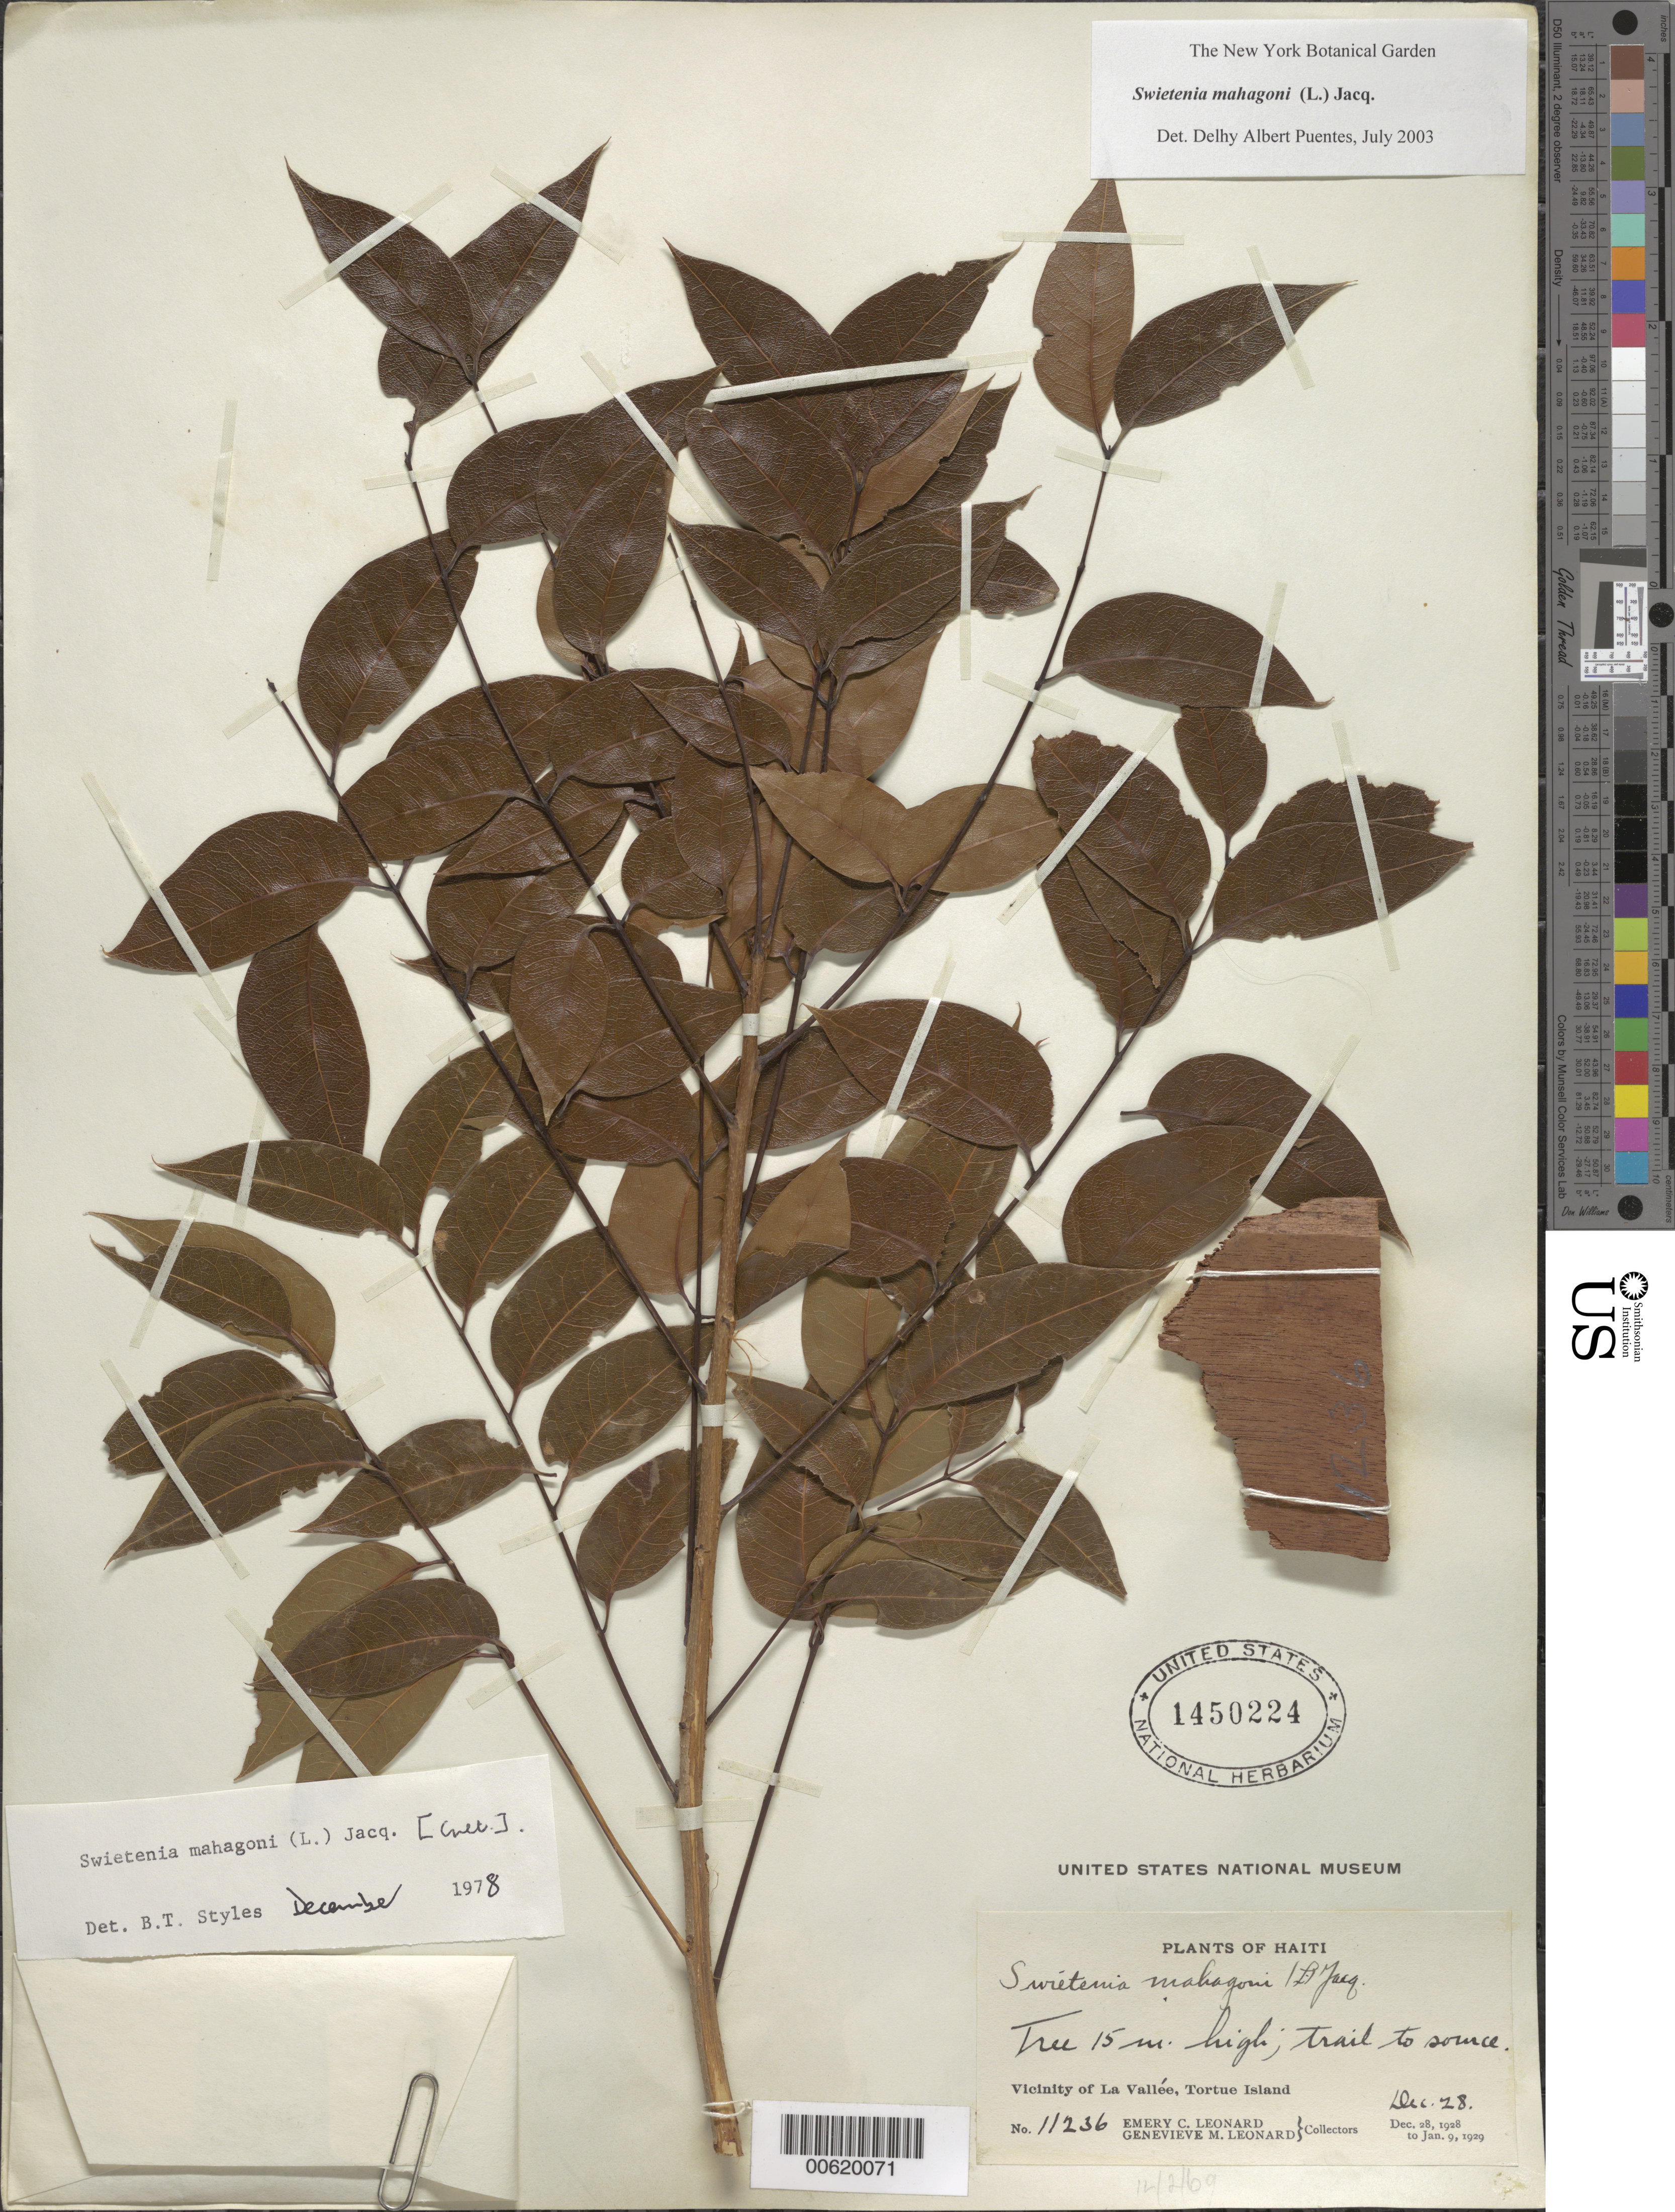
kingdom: Plantae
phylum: Tracheophyta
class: Magnoliopsida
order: Sapindales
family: Meliaceae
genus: Swietenia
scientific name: Swietenia mahagoni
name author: (L.) Jacq.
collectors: E. C. Leonard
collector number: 11236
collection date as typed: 28 Dec 1928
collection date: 1928-12-28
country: Haiti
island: Hispaniola Island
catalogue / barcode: US 1450224